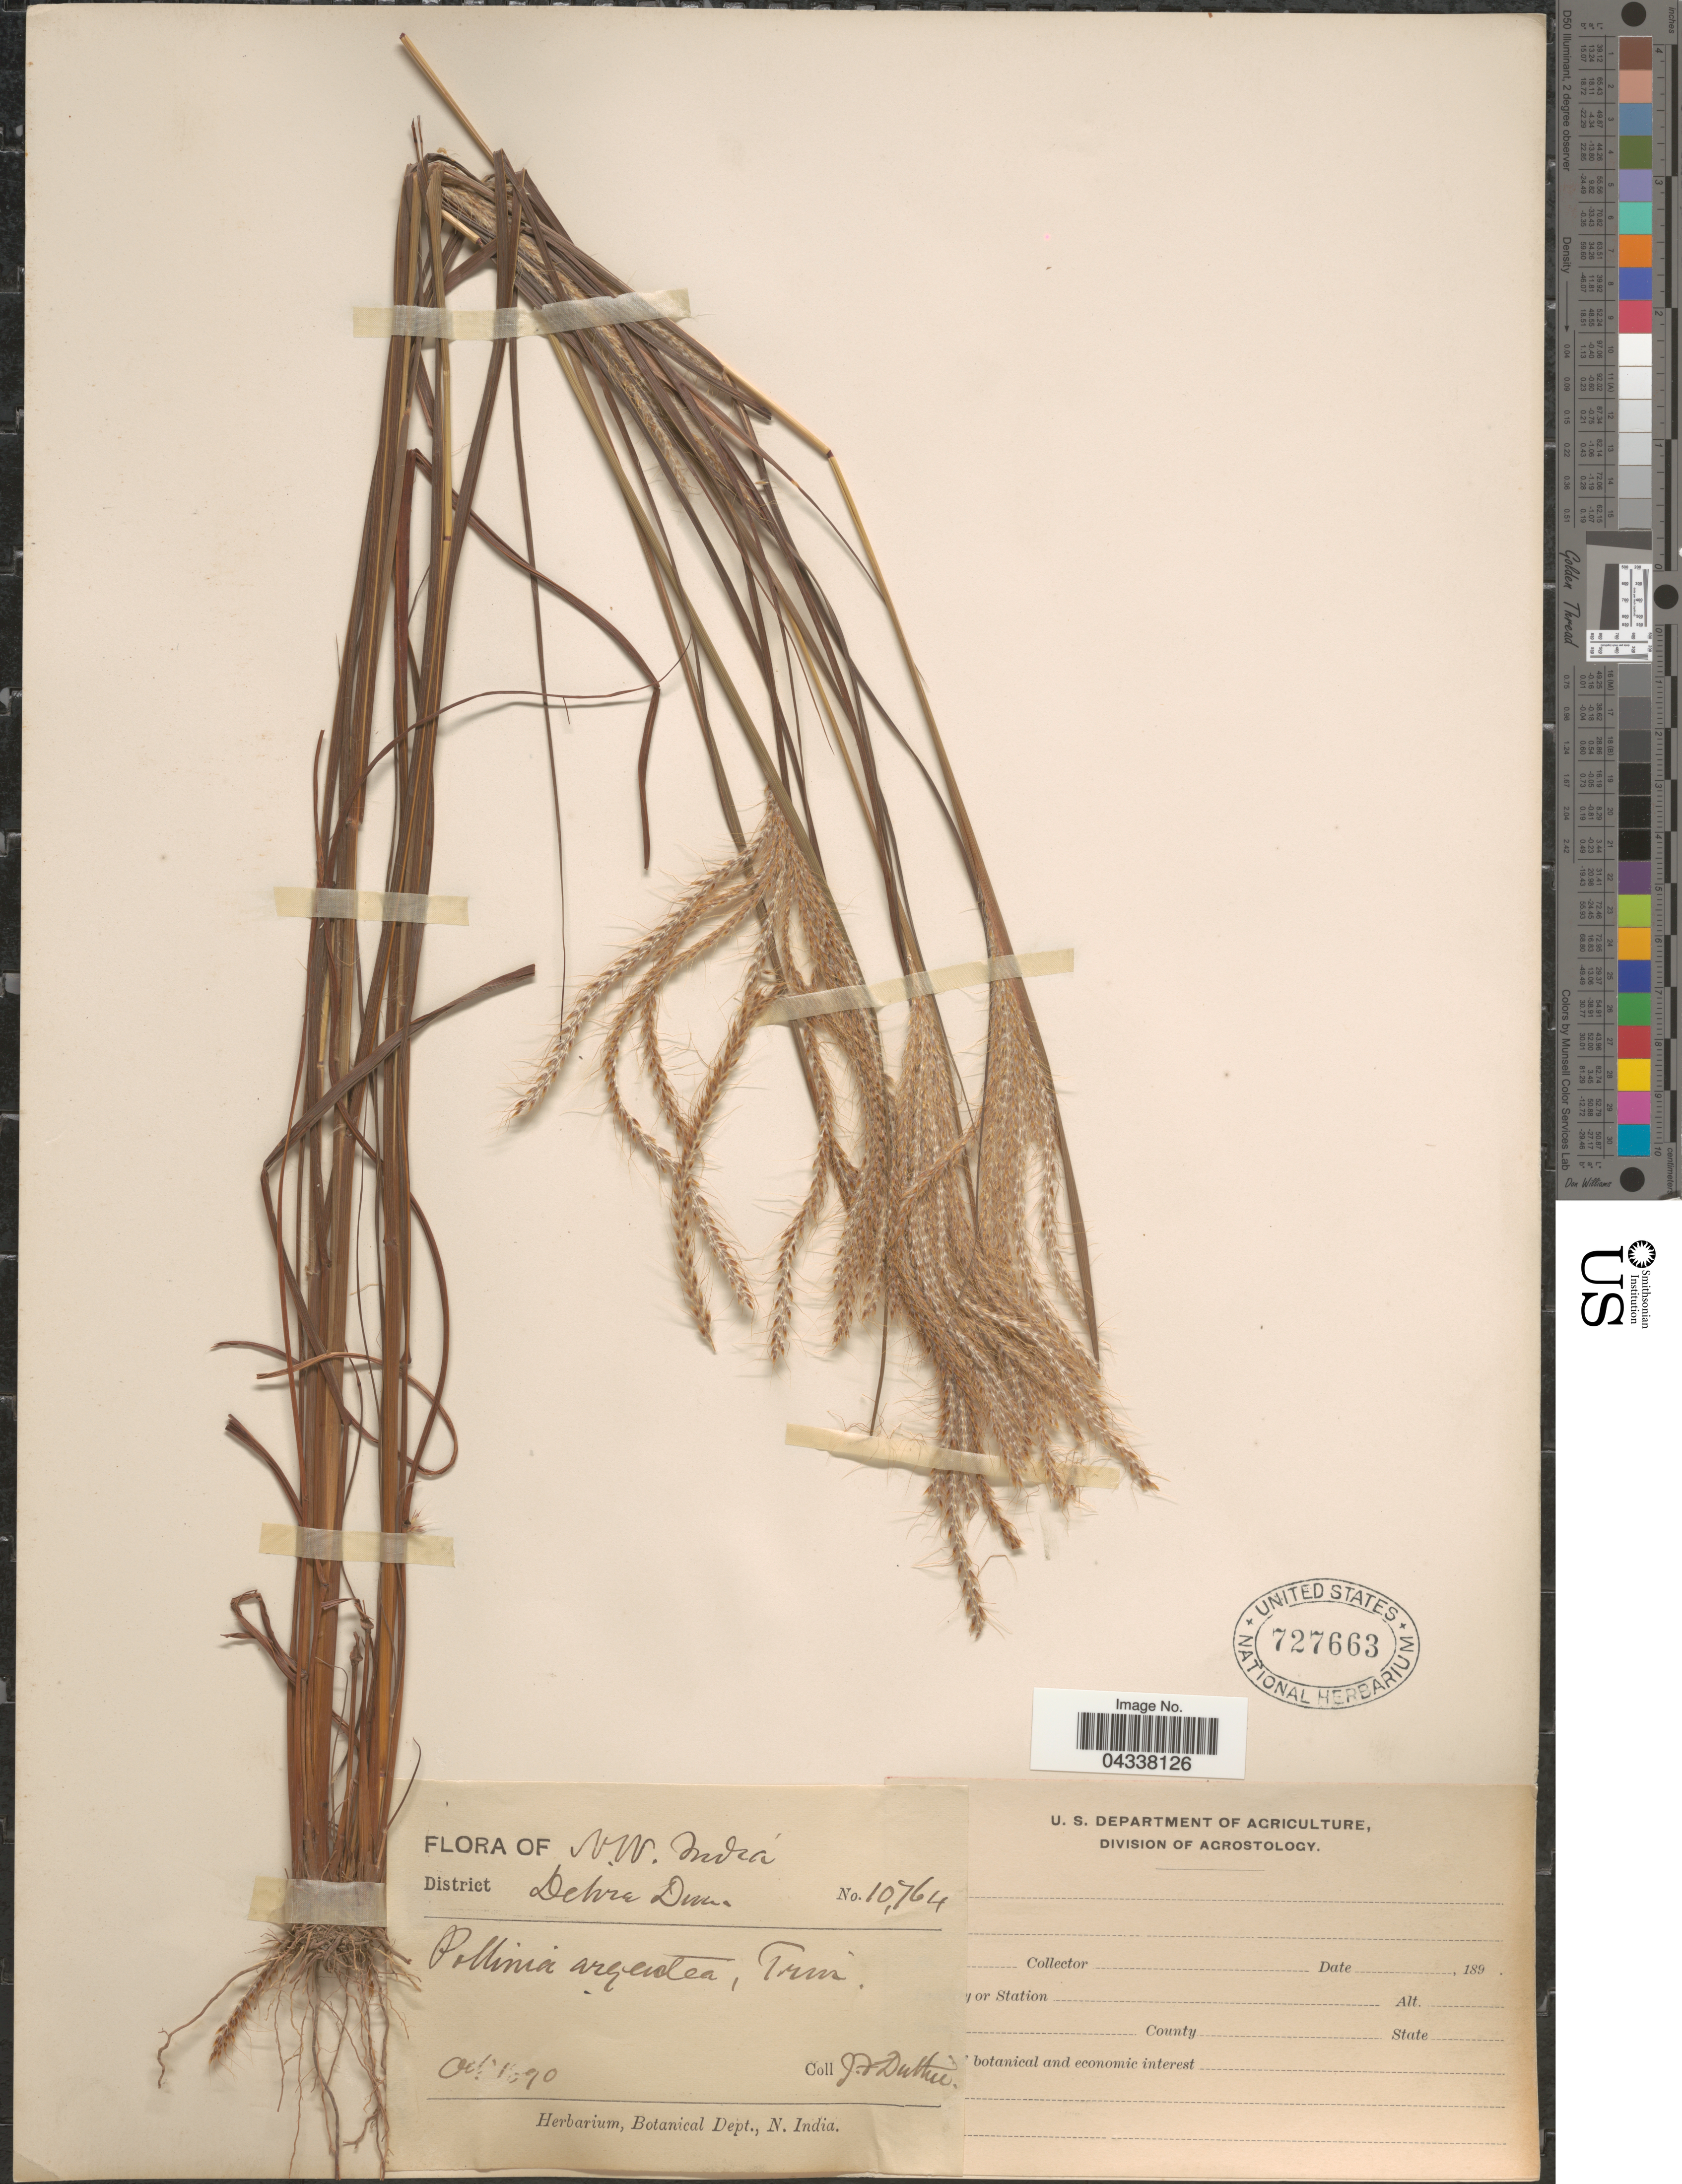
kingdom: Plantae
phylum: Tracheophyta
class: Liliopsida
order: Poales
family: Poaceae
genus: Pseudopogonatherum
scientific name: Pseudopogonatherum trispicatum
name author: (Schult.) Ohwi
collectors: J. F. Duthie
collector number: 10764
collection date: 1890-10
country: India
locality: N.W. India. District Dehra Dun.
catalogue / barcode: US 727663